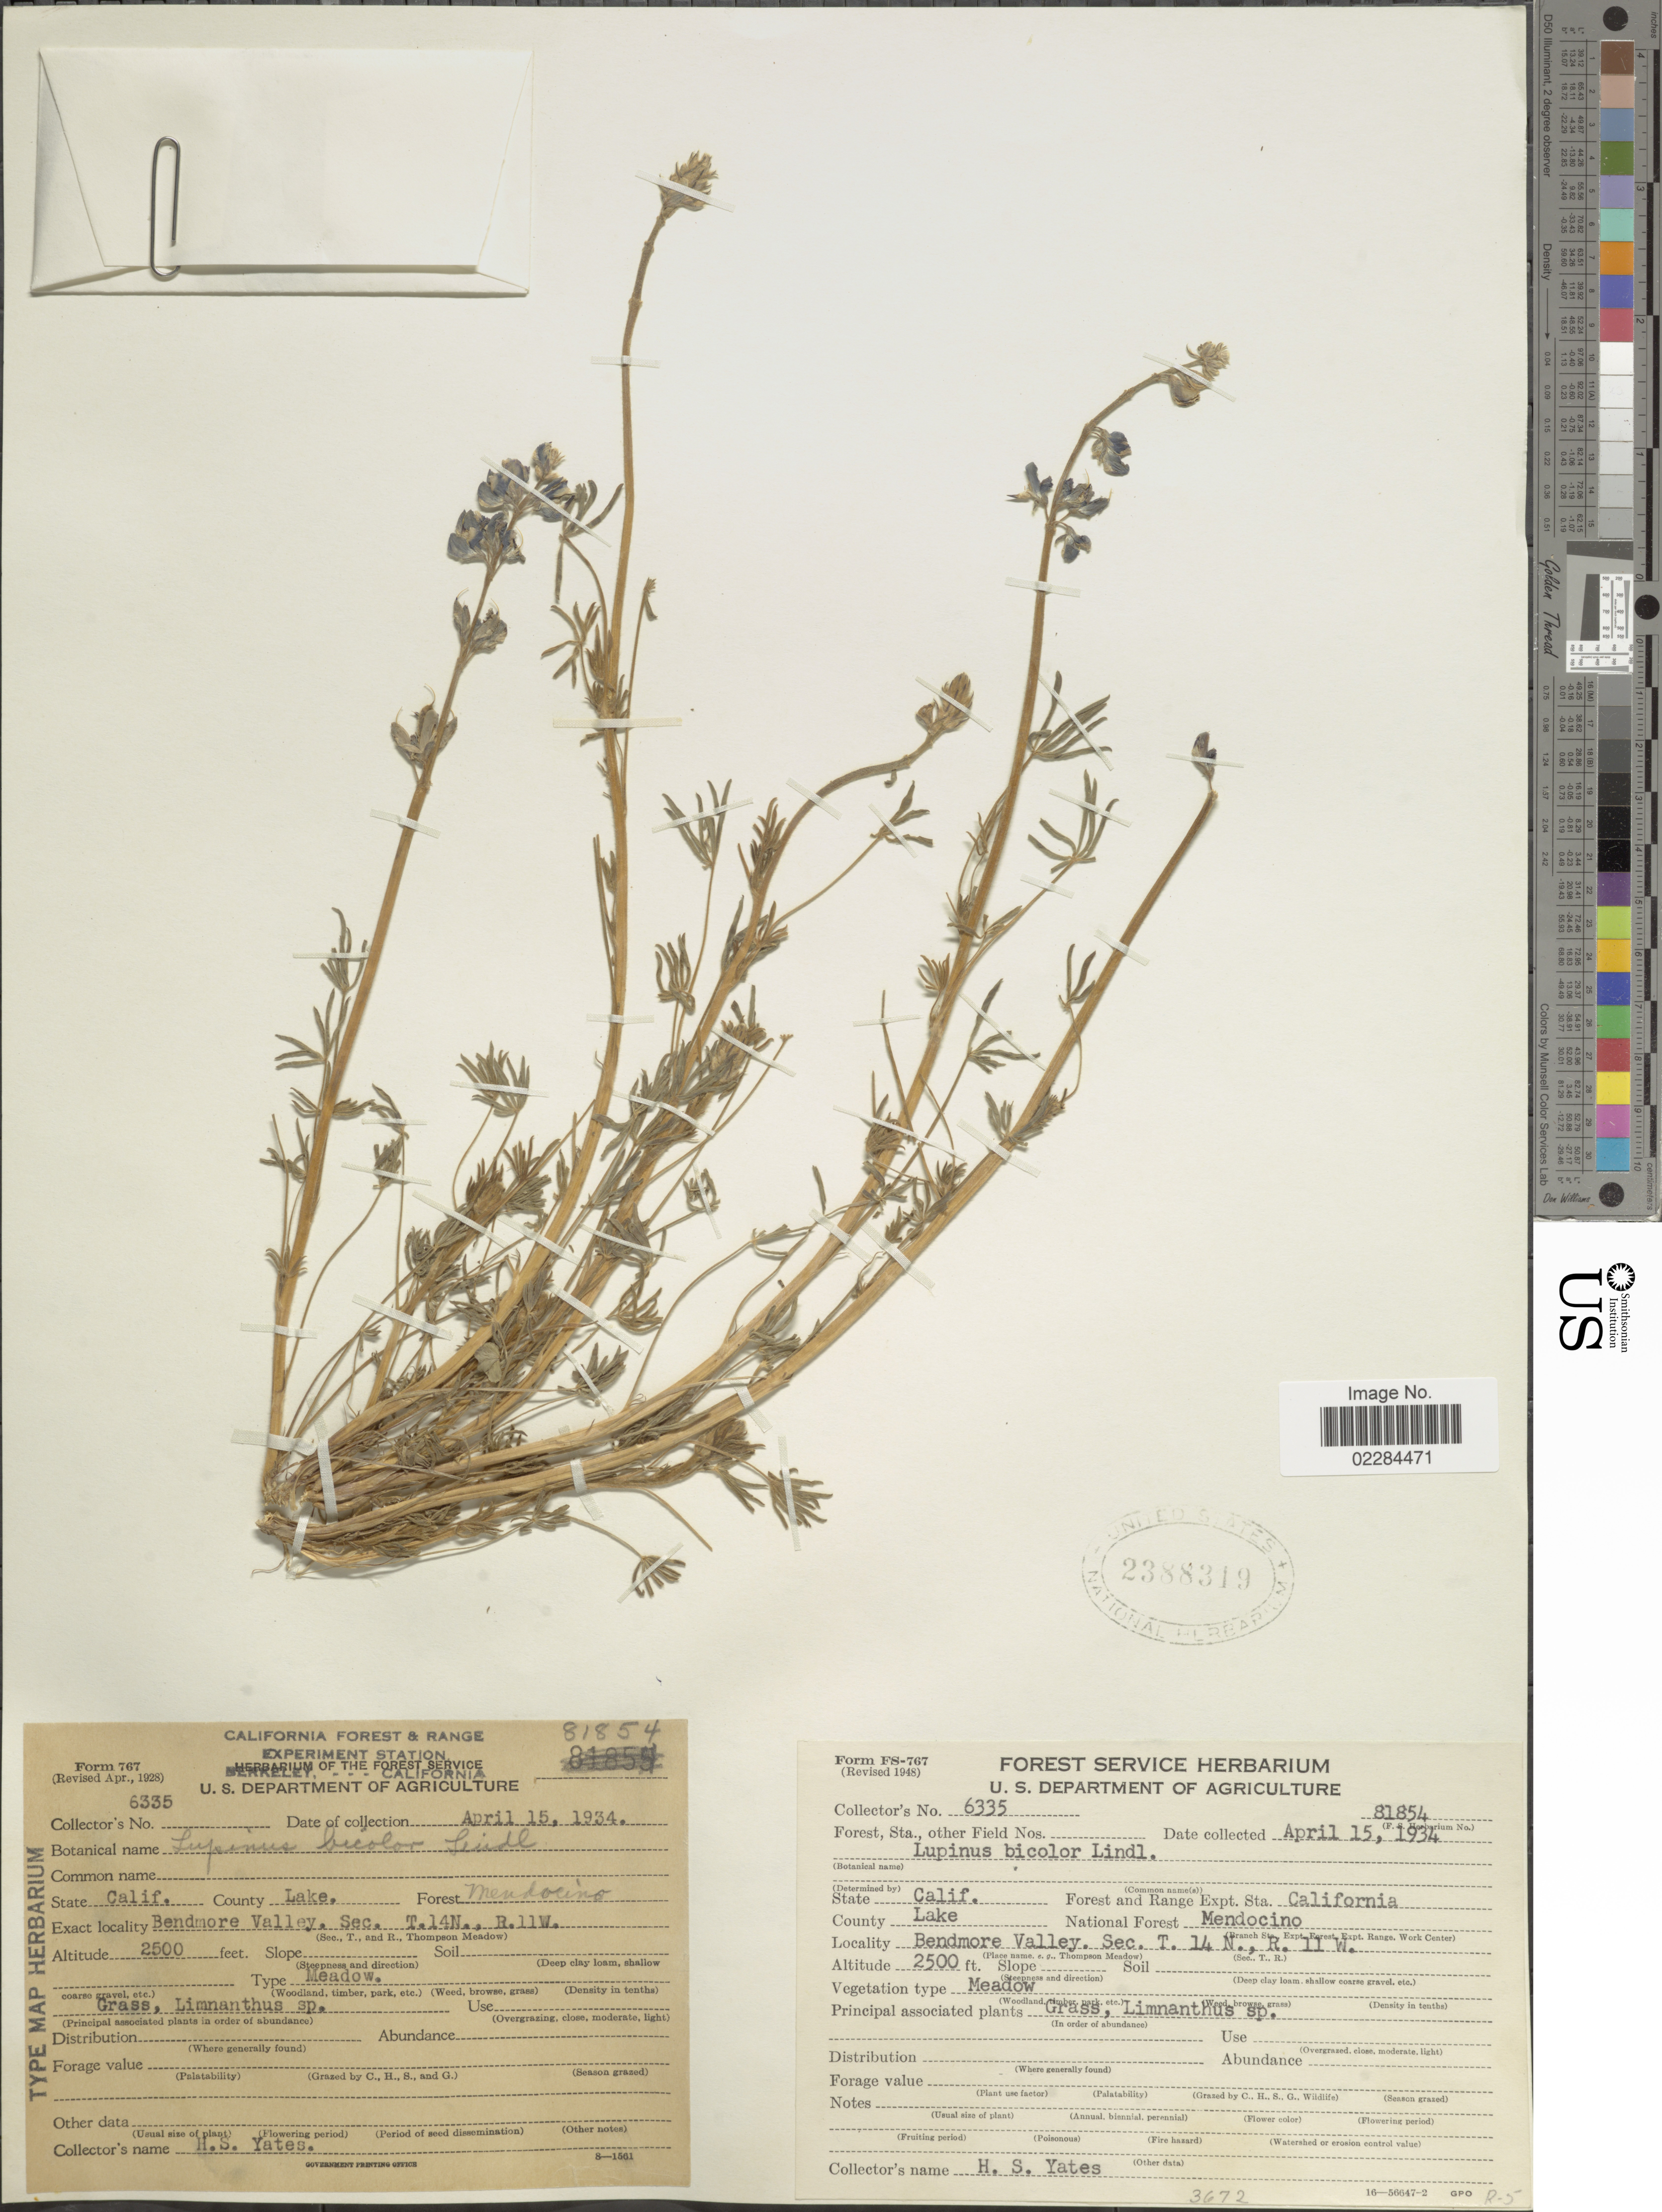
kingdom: Plantae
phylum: Tracheophyta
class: Magnoliopsida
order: Fabales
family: Fabaceae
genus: Lupinus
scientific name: Lupinus bicolor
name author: Lindl.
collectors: H. S. Yates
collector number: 6335/ Forest Service Herbarium No. 81854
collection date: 1934-04-15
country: United States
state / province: California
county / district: Lake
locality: Lake County, National Forest Mendocino. Bendmore Valley. Sec. T. 14 N., R. 11 W.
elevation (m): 762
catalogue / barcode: US 2388319